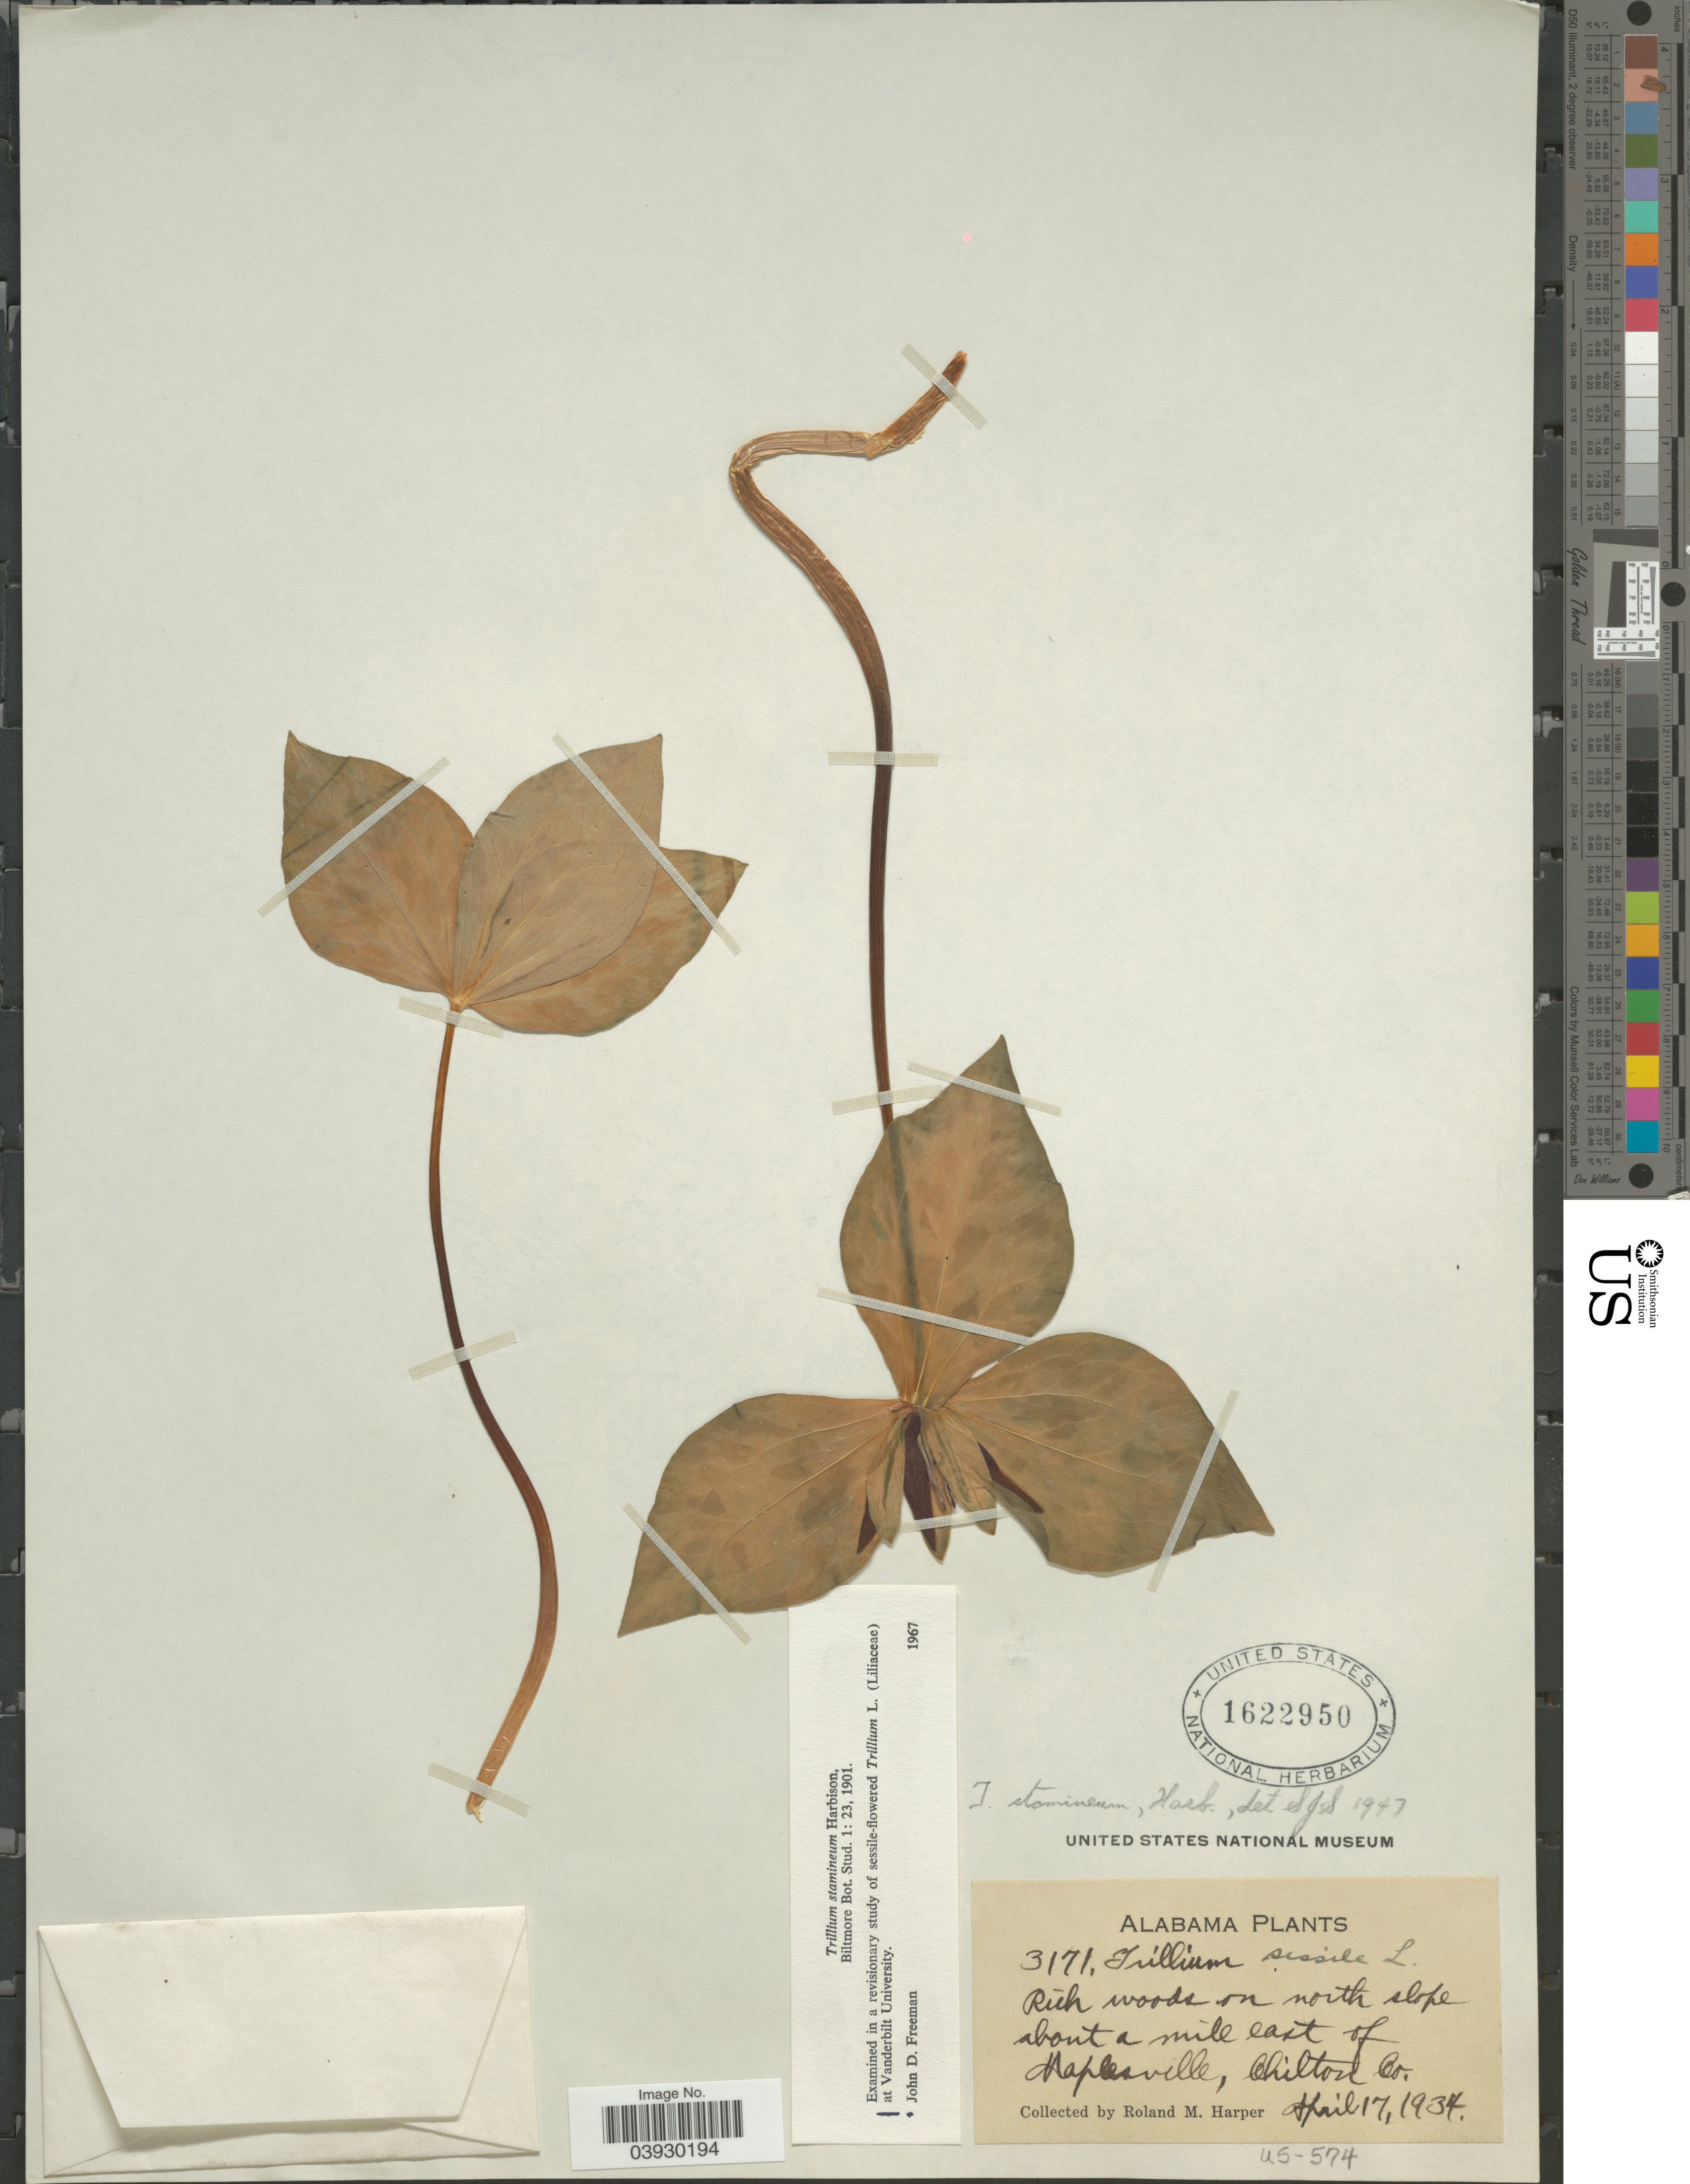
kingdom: Plantae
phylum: Tracheophyta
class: Liliopsida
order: Liliales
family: Melanthiaceae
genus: Trillium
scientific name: Trillium stamineum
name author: Harb.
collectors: R. M. Harper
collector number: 3171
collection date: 1934-04-17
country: United States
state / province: Alabama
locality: Rich woods on north slope about a mile east of Maplesville, Chilton Co.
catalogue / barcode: US 1622950